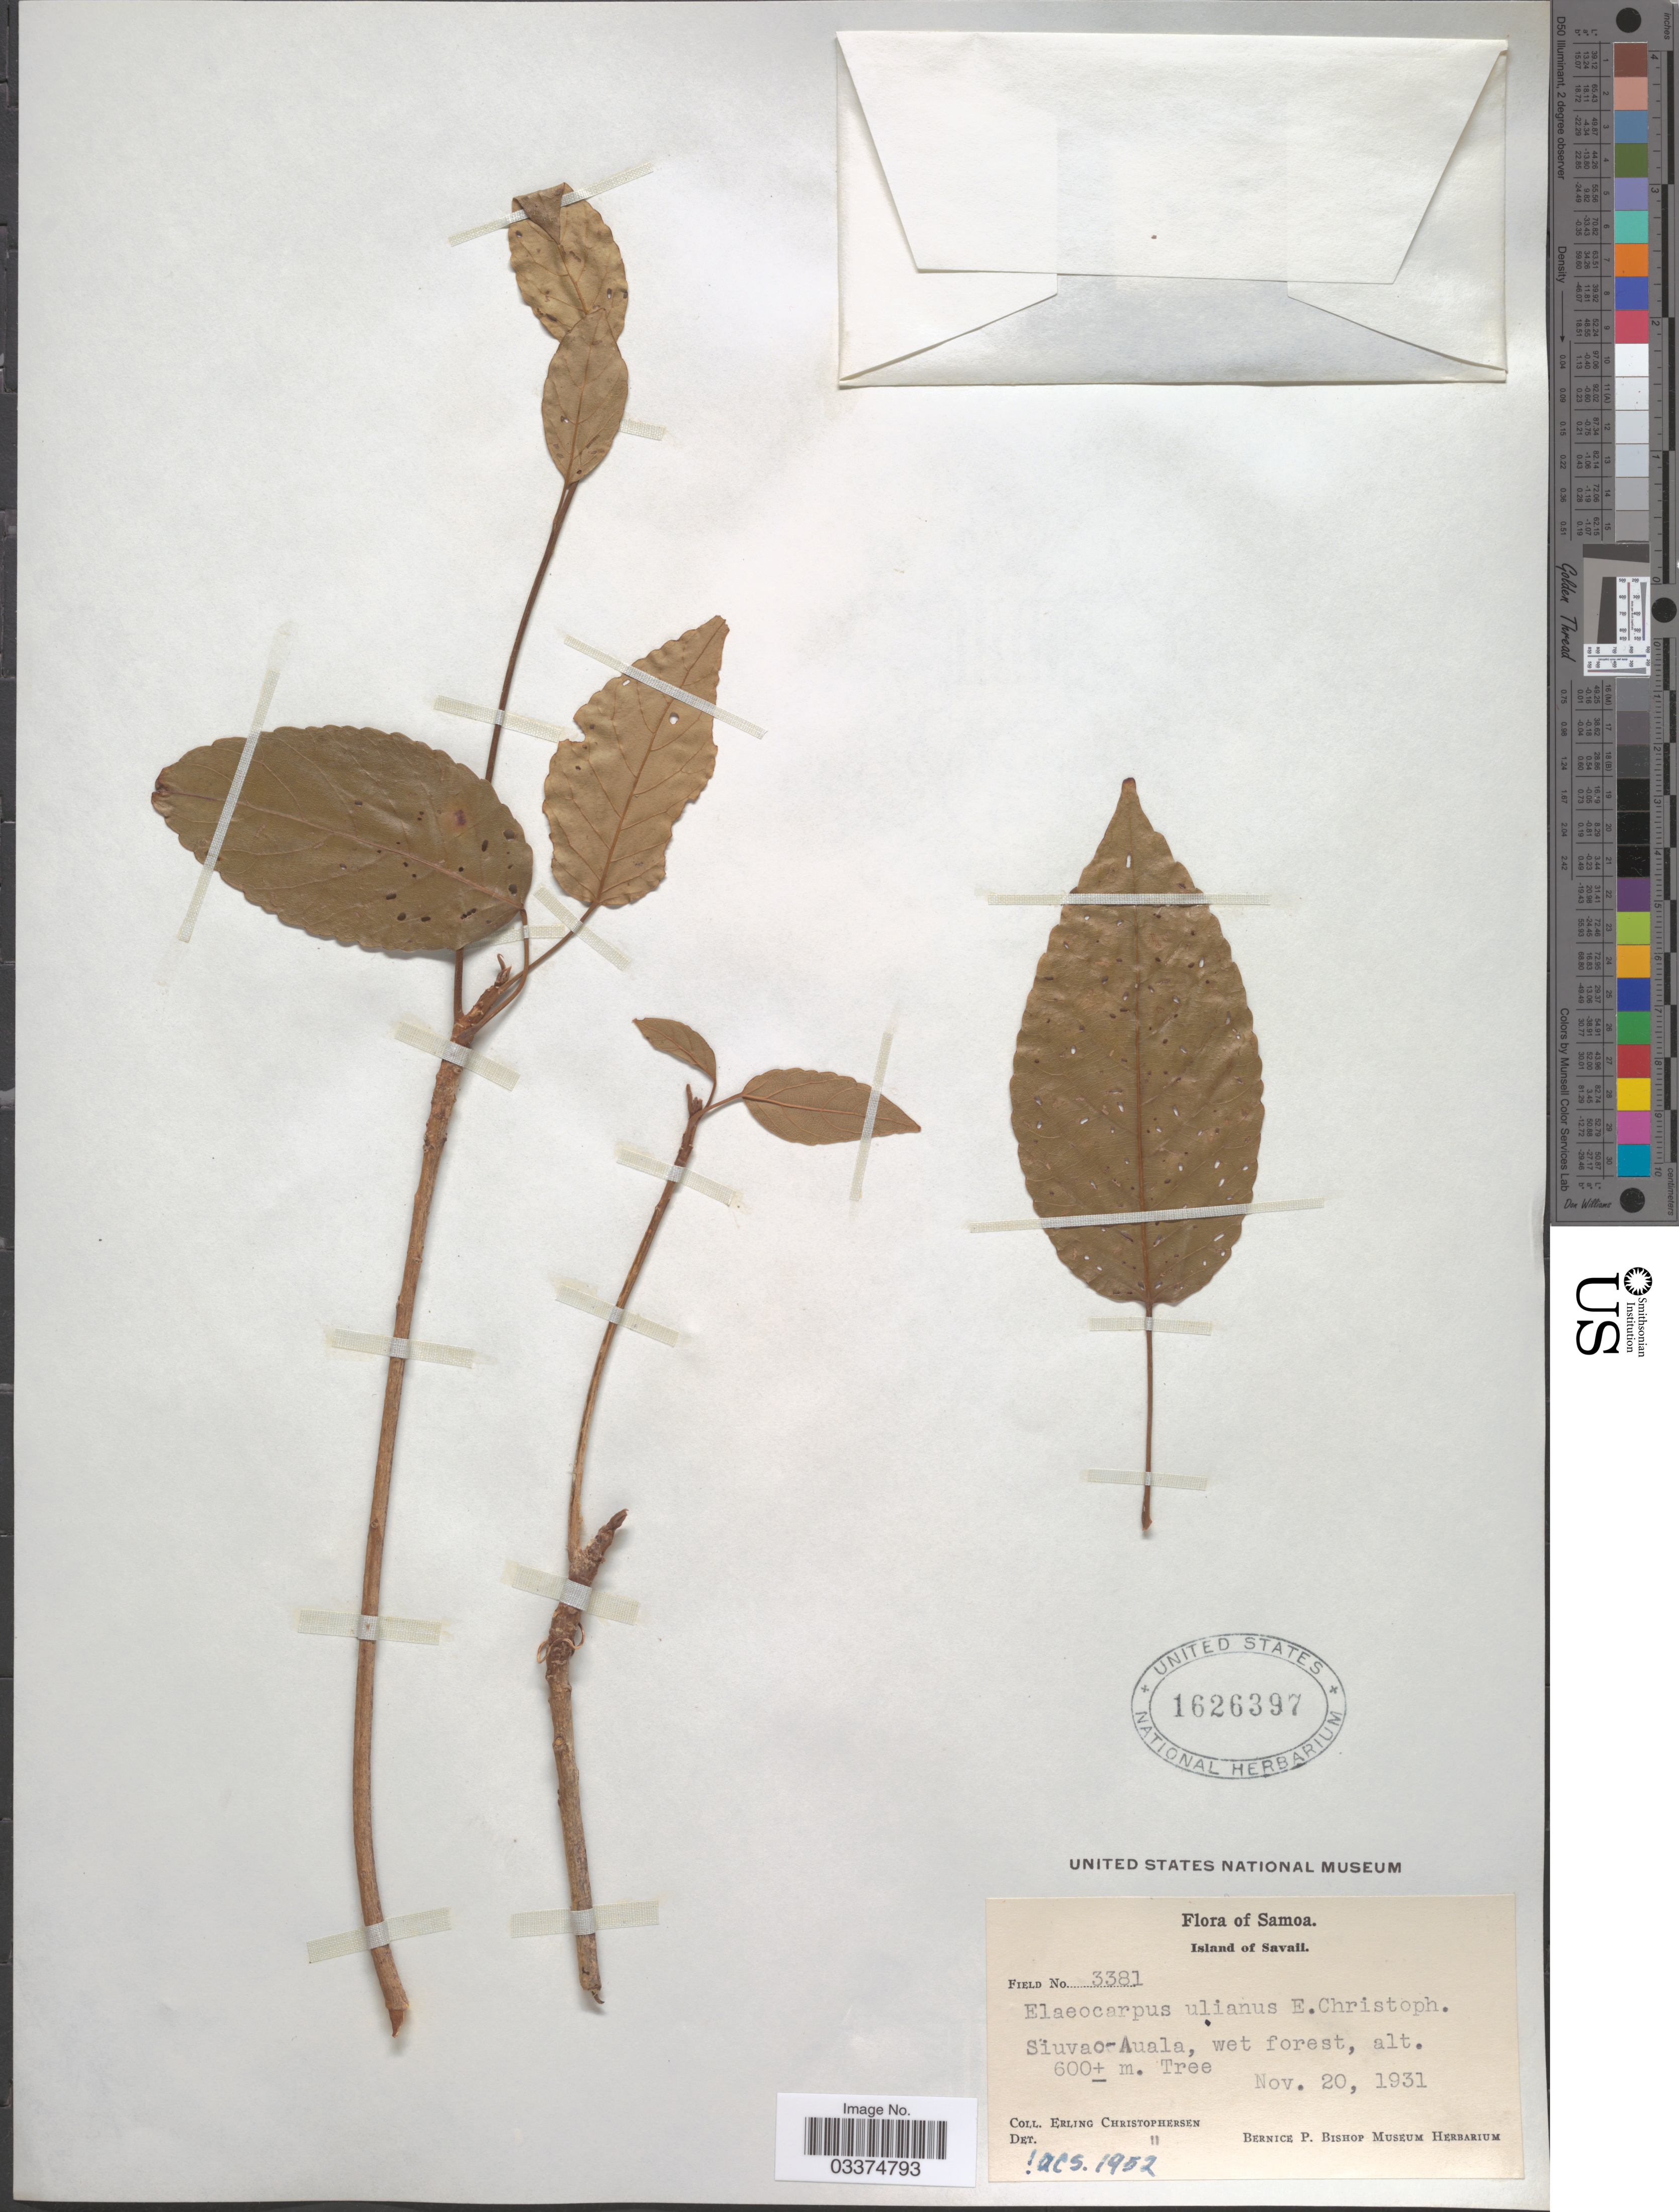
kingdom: Plantae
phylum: Tracheophyta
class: Magnoliopsida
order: Oxalidales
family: Elaeocarpaceae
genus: Elaeocarpus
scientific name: Elaeocarpus ulianus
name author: Christoph.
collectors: E. Christophersen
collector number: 3381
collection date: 1931-11-20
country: Samoa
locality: Samoa. Island of Savaii. Siuvao-Auala.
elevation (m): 600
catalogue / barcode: US 1626397